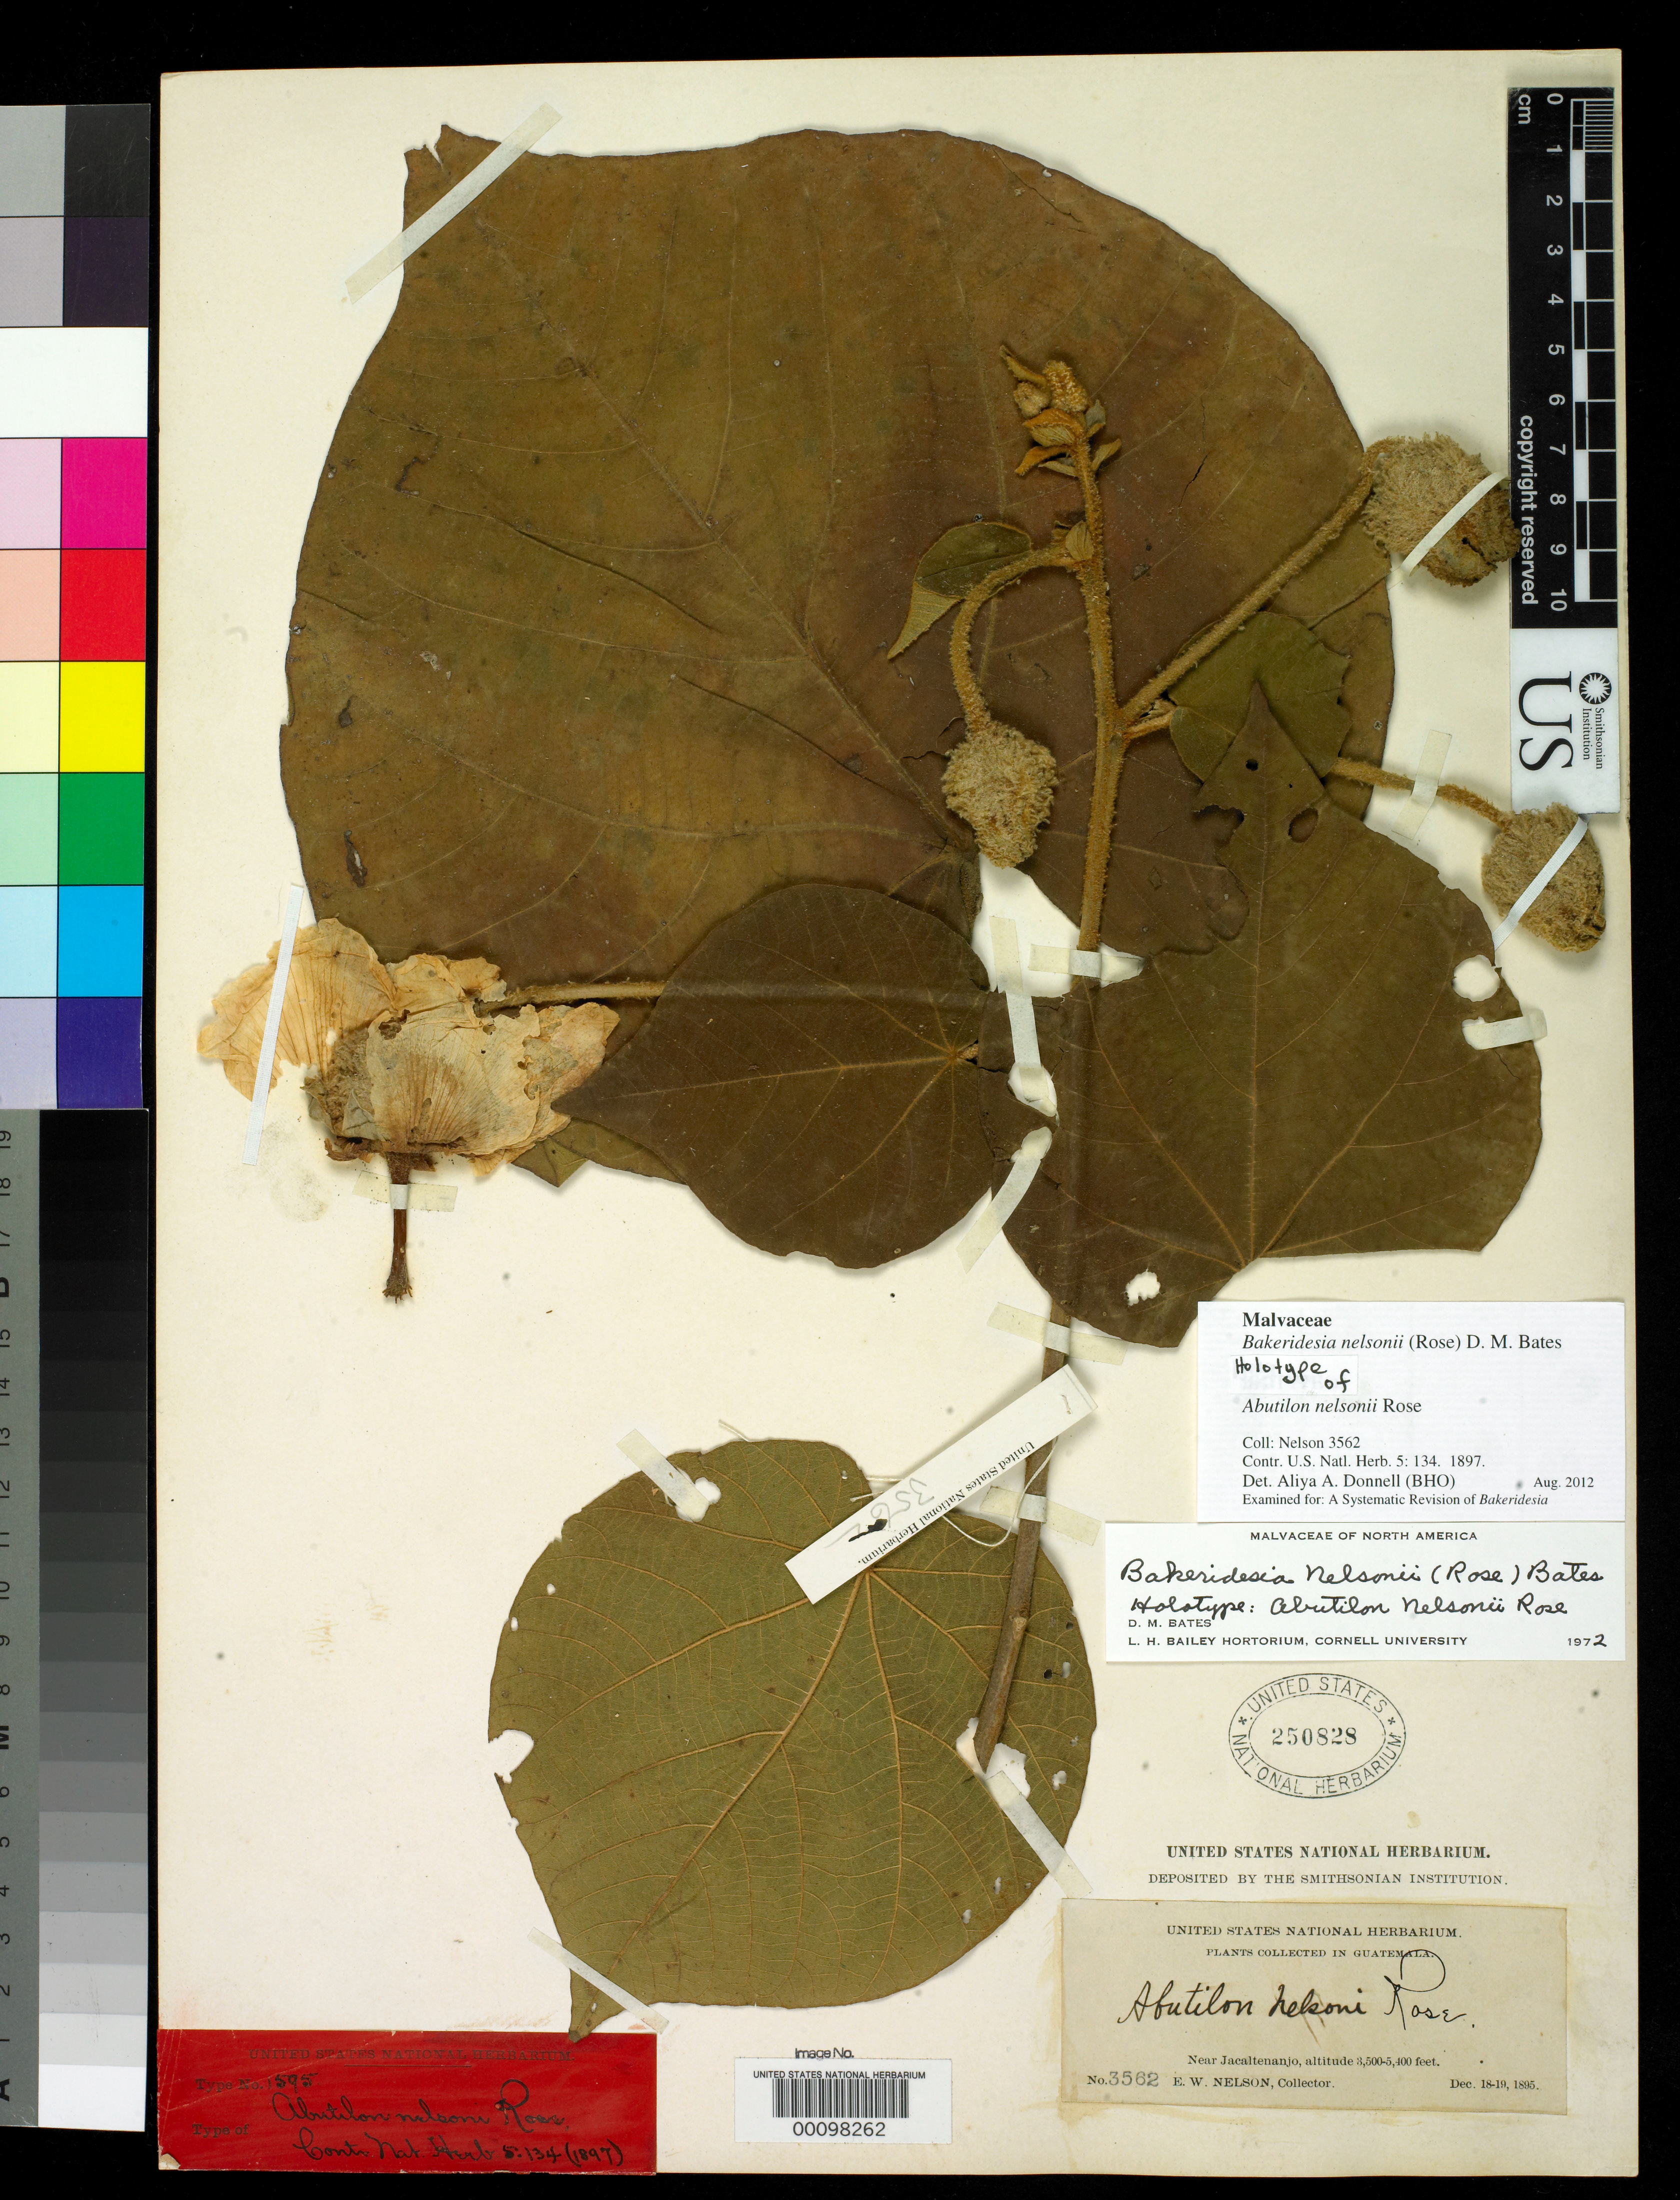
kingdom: Plantae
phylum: Tracheophyta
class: Magnoliopsida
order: Malvales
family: Malvaceae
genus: Abutilon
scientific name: Abutilon nelsonii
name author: Rose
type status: Holotype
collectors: E. W. Nelson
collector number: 3562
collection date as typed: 18 Dec 1895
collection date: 1895-12-18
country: Guatemala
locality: Near Jacaltenanjo.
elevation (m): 1067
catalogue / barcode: US 250828